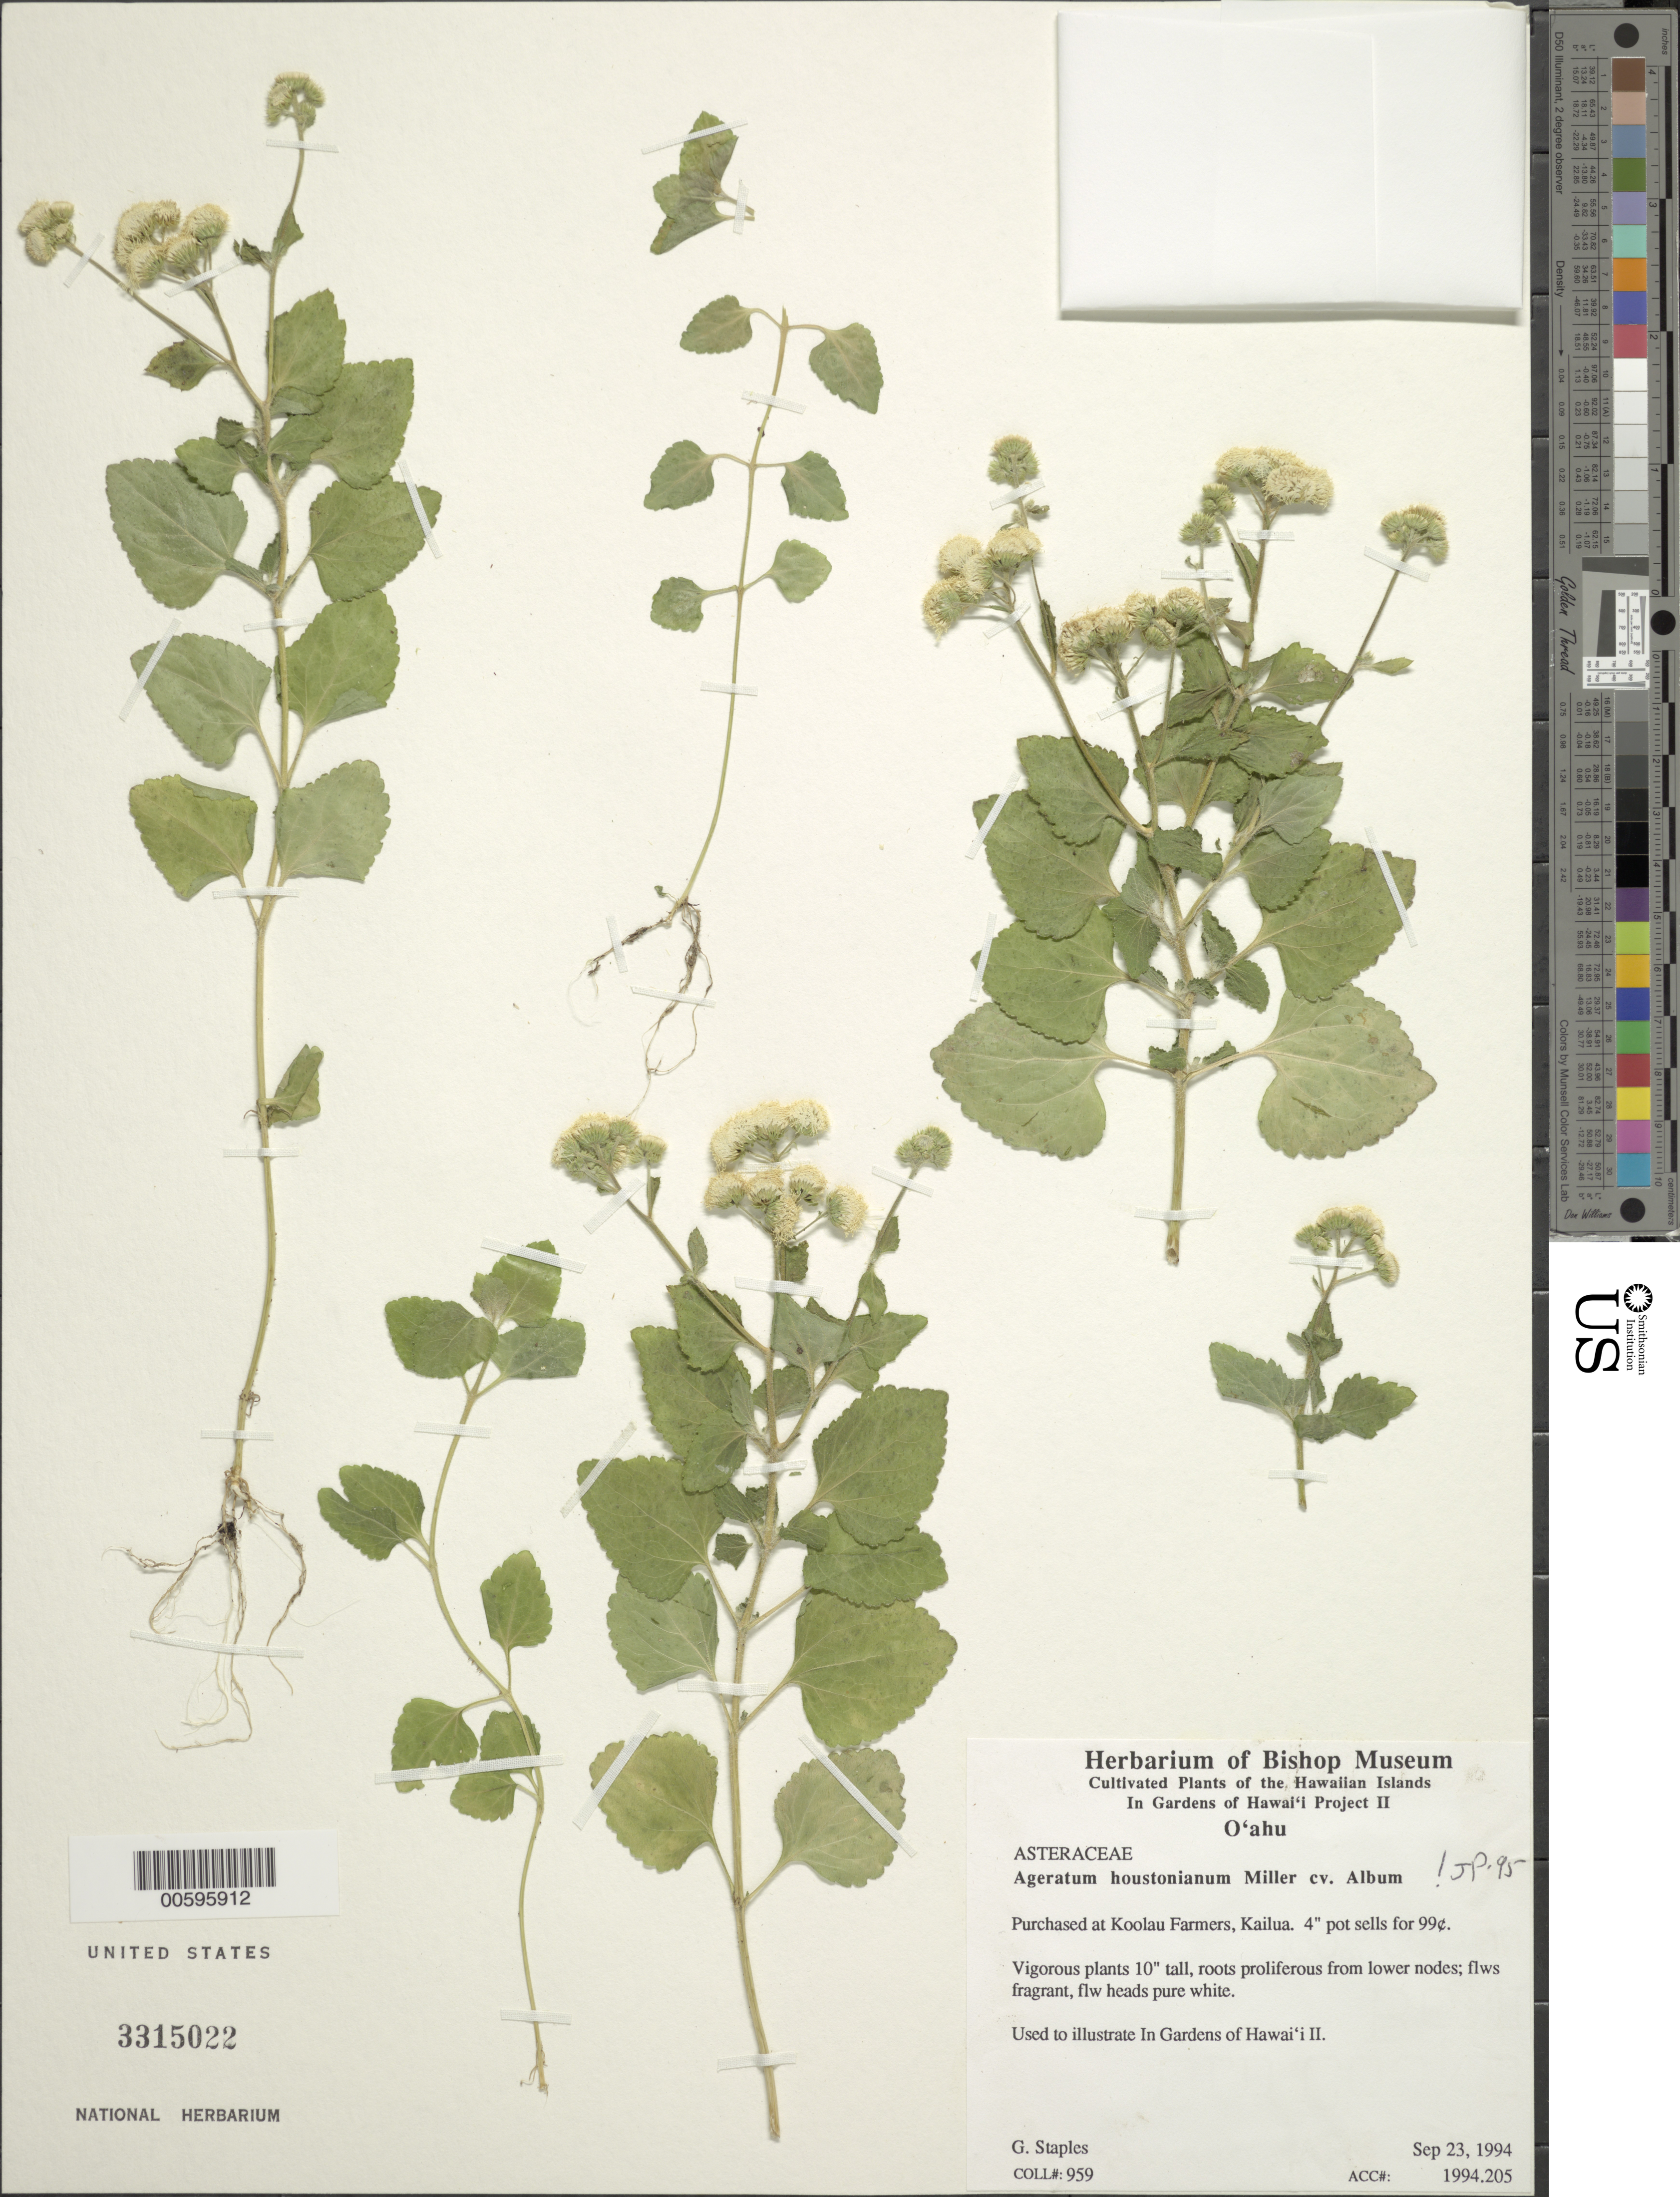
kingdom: Plantae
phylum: Tracheophyta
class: Magnoliopsida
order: Asterales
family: Asteraceae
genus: Ageratum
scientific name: Ageratum houstonianum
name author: Mill.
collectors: G. Staples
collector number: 959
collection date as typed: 23 Sep 1994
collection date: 1994-09-23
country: United States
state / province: Hawaii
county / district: Honolulu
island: Oahu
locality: Puchased at Koolau Farmers, Kailua.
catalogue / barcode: US 3315022